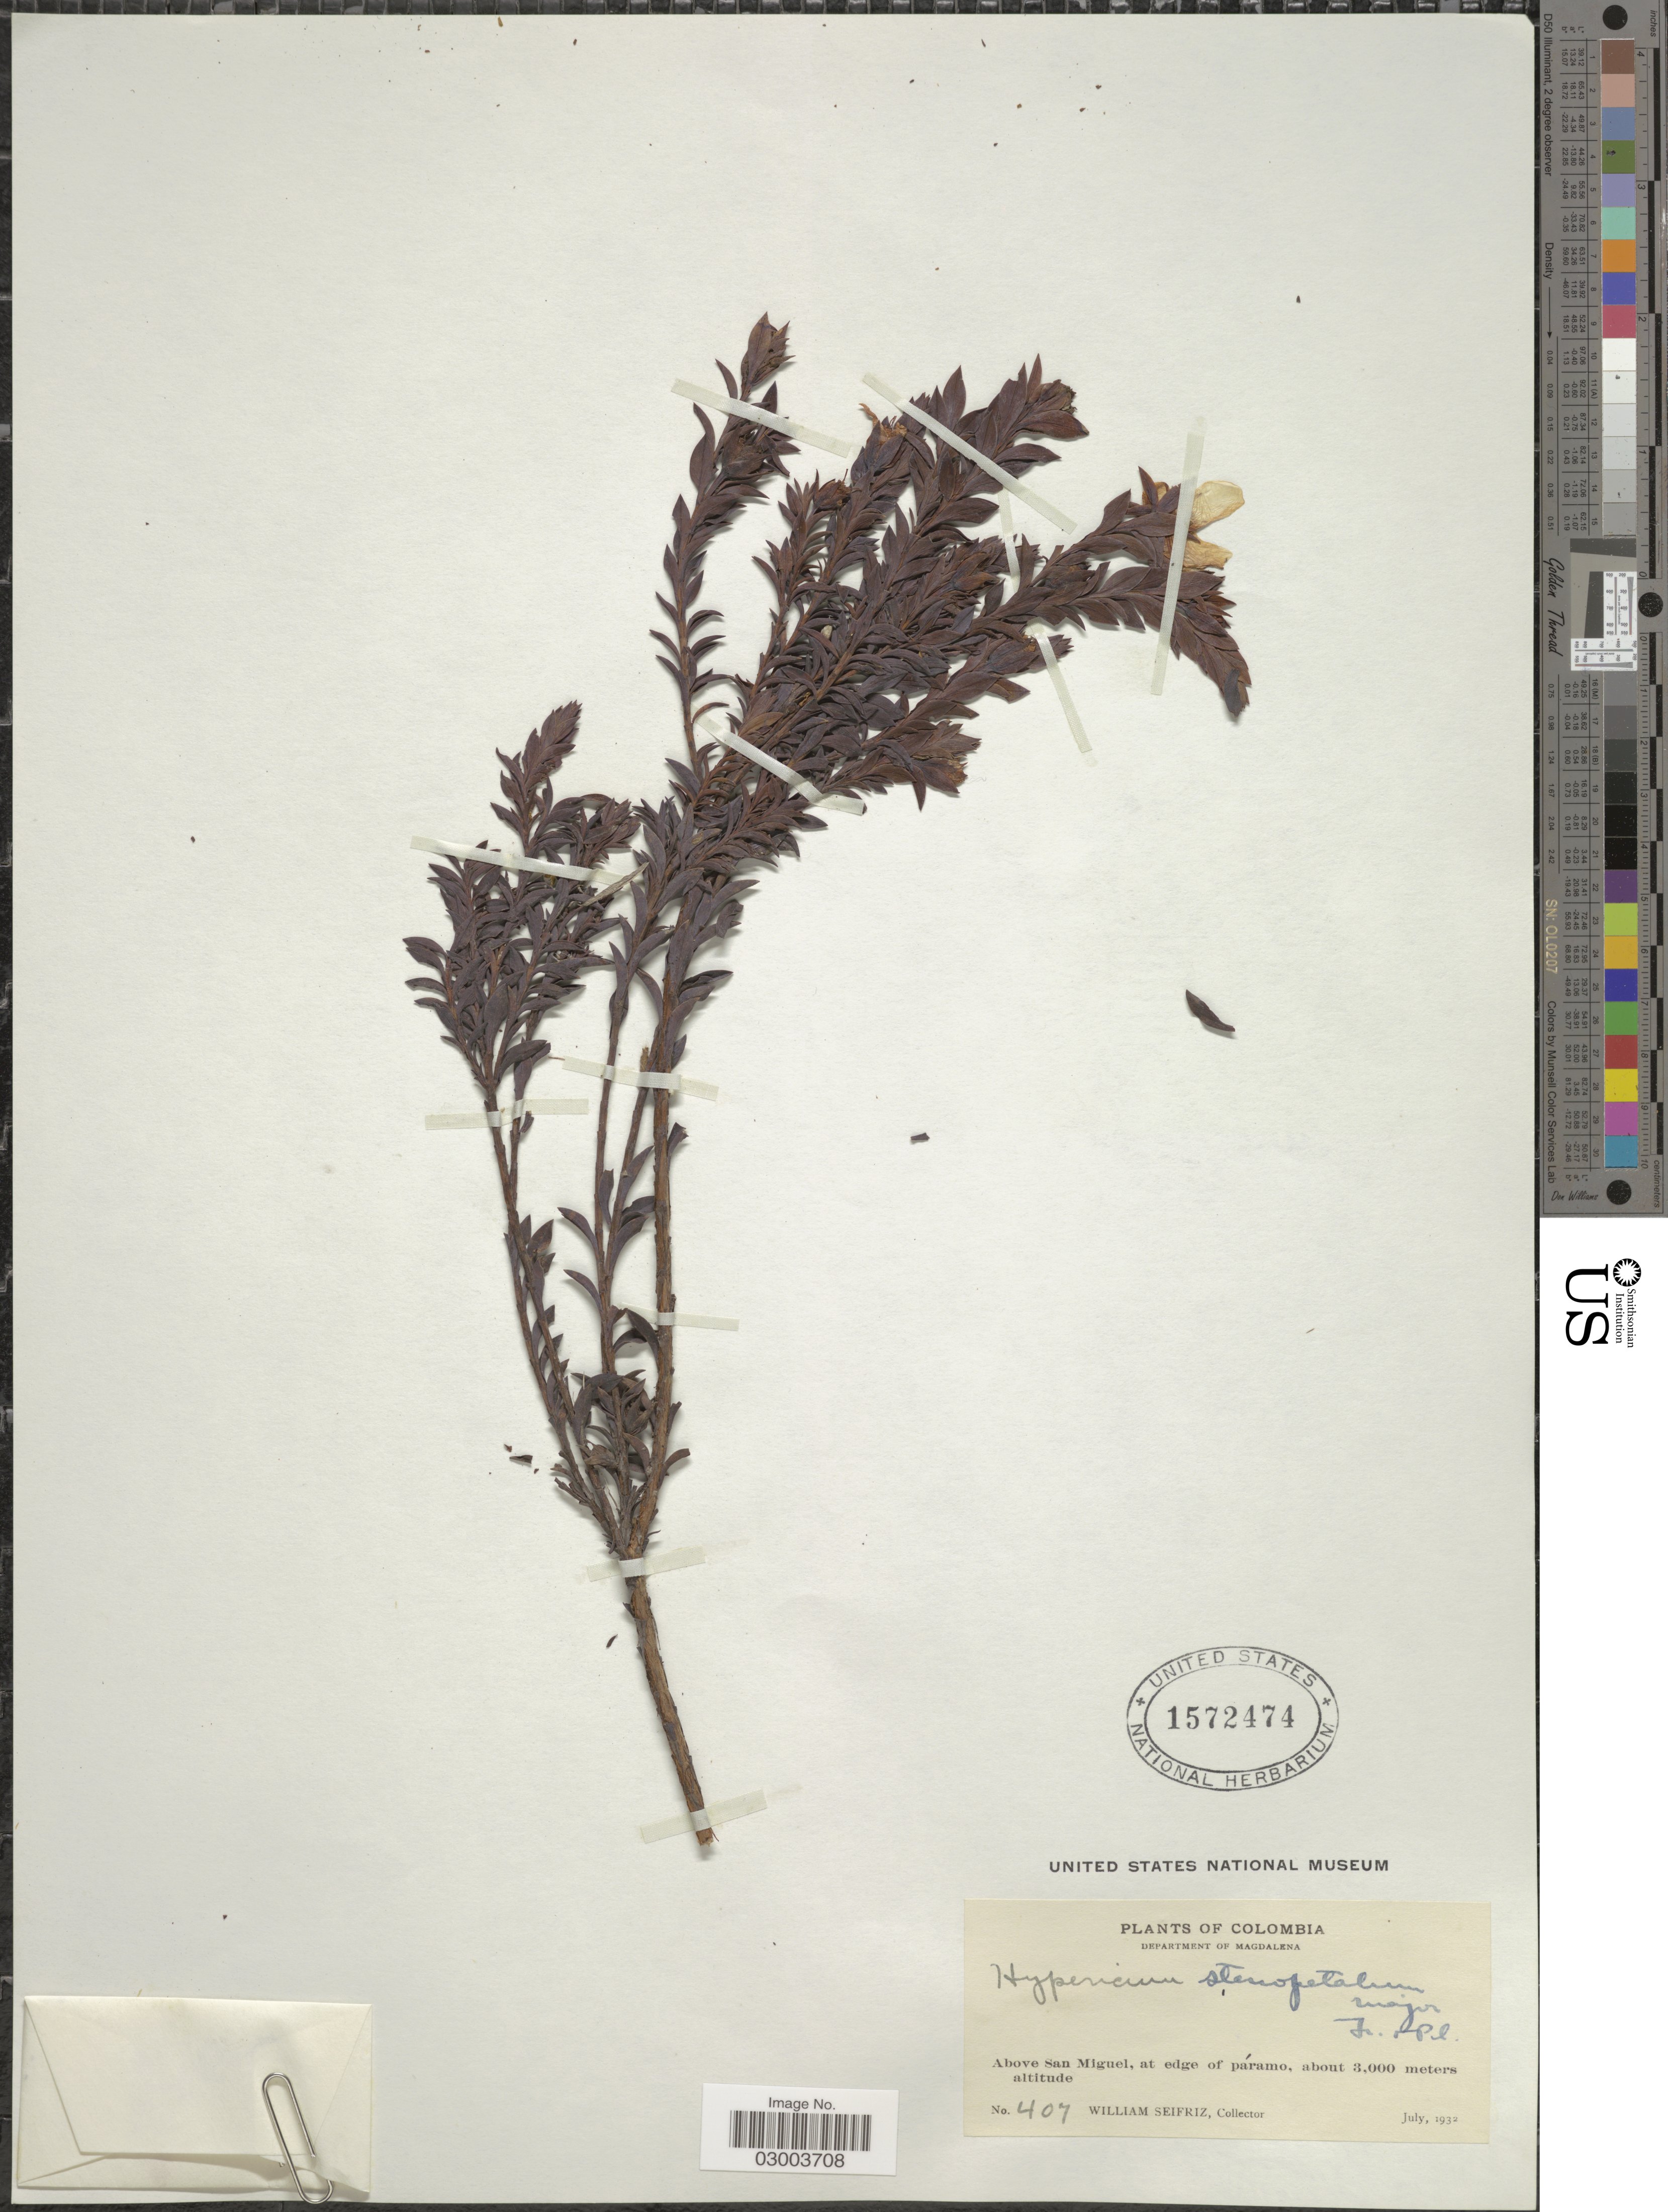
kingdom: Plantae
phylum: Tracheophyta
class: Magnoliopsida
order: Malpighiales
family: Hypericaceae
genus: Hypericum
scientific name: Hypericum caracasanum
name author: Willd.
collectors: W. Seifriz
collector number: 407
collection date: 1932-07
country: Colombia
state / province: Magdalena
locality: Department of Magdalena, Above San Miguel, at edge of páramo.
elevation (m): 3000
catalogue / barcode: US 1572474